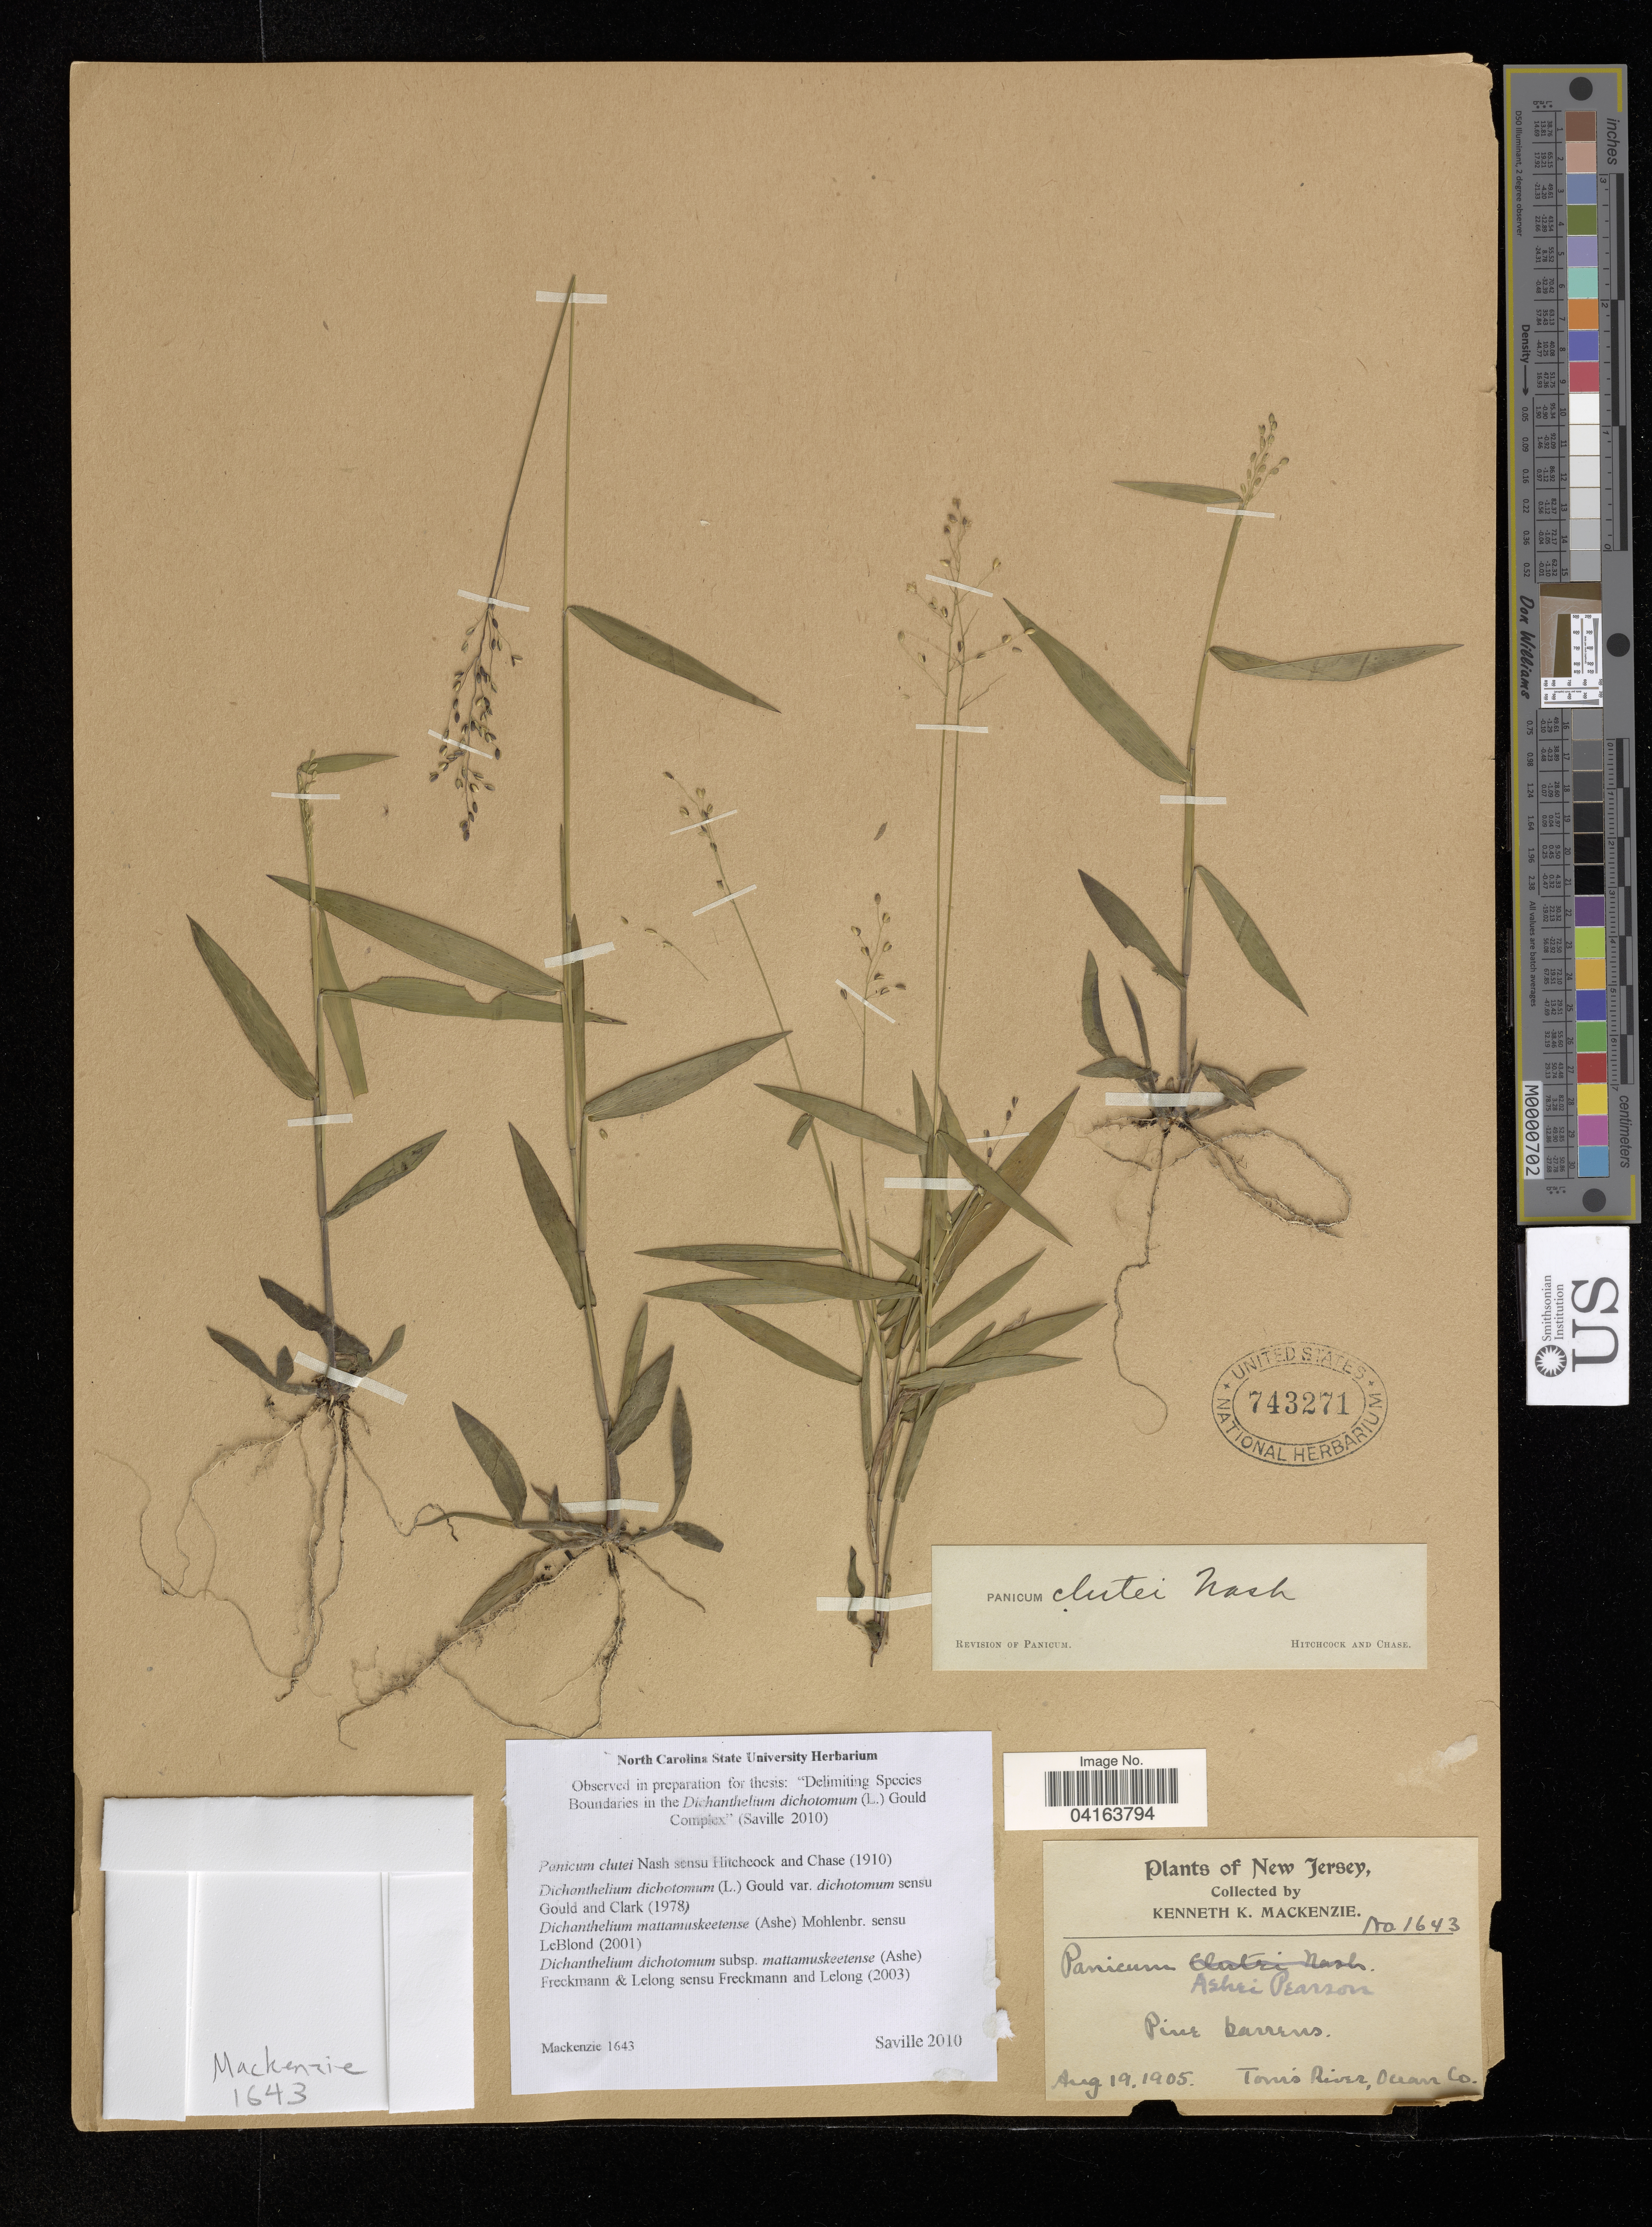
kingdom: Plantae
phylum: Tracheophyta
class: Liliopsida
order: Poales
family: Poaceae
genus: Dichanthelium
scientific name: Dichanthelium dichotomum subsp. mattamuskeetense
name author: (Ashe) Freckmann & Lelong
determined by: Saville, A. C., (NCSC), North Carolina State University (UNITED STATES)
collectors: K. K. Mackenzie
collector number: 1643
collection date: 1905-08-19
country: United States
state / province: New Jersey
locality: Pine barrens. Tom's River, Ocean Co.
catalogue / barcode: US 743271